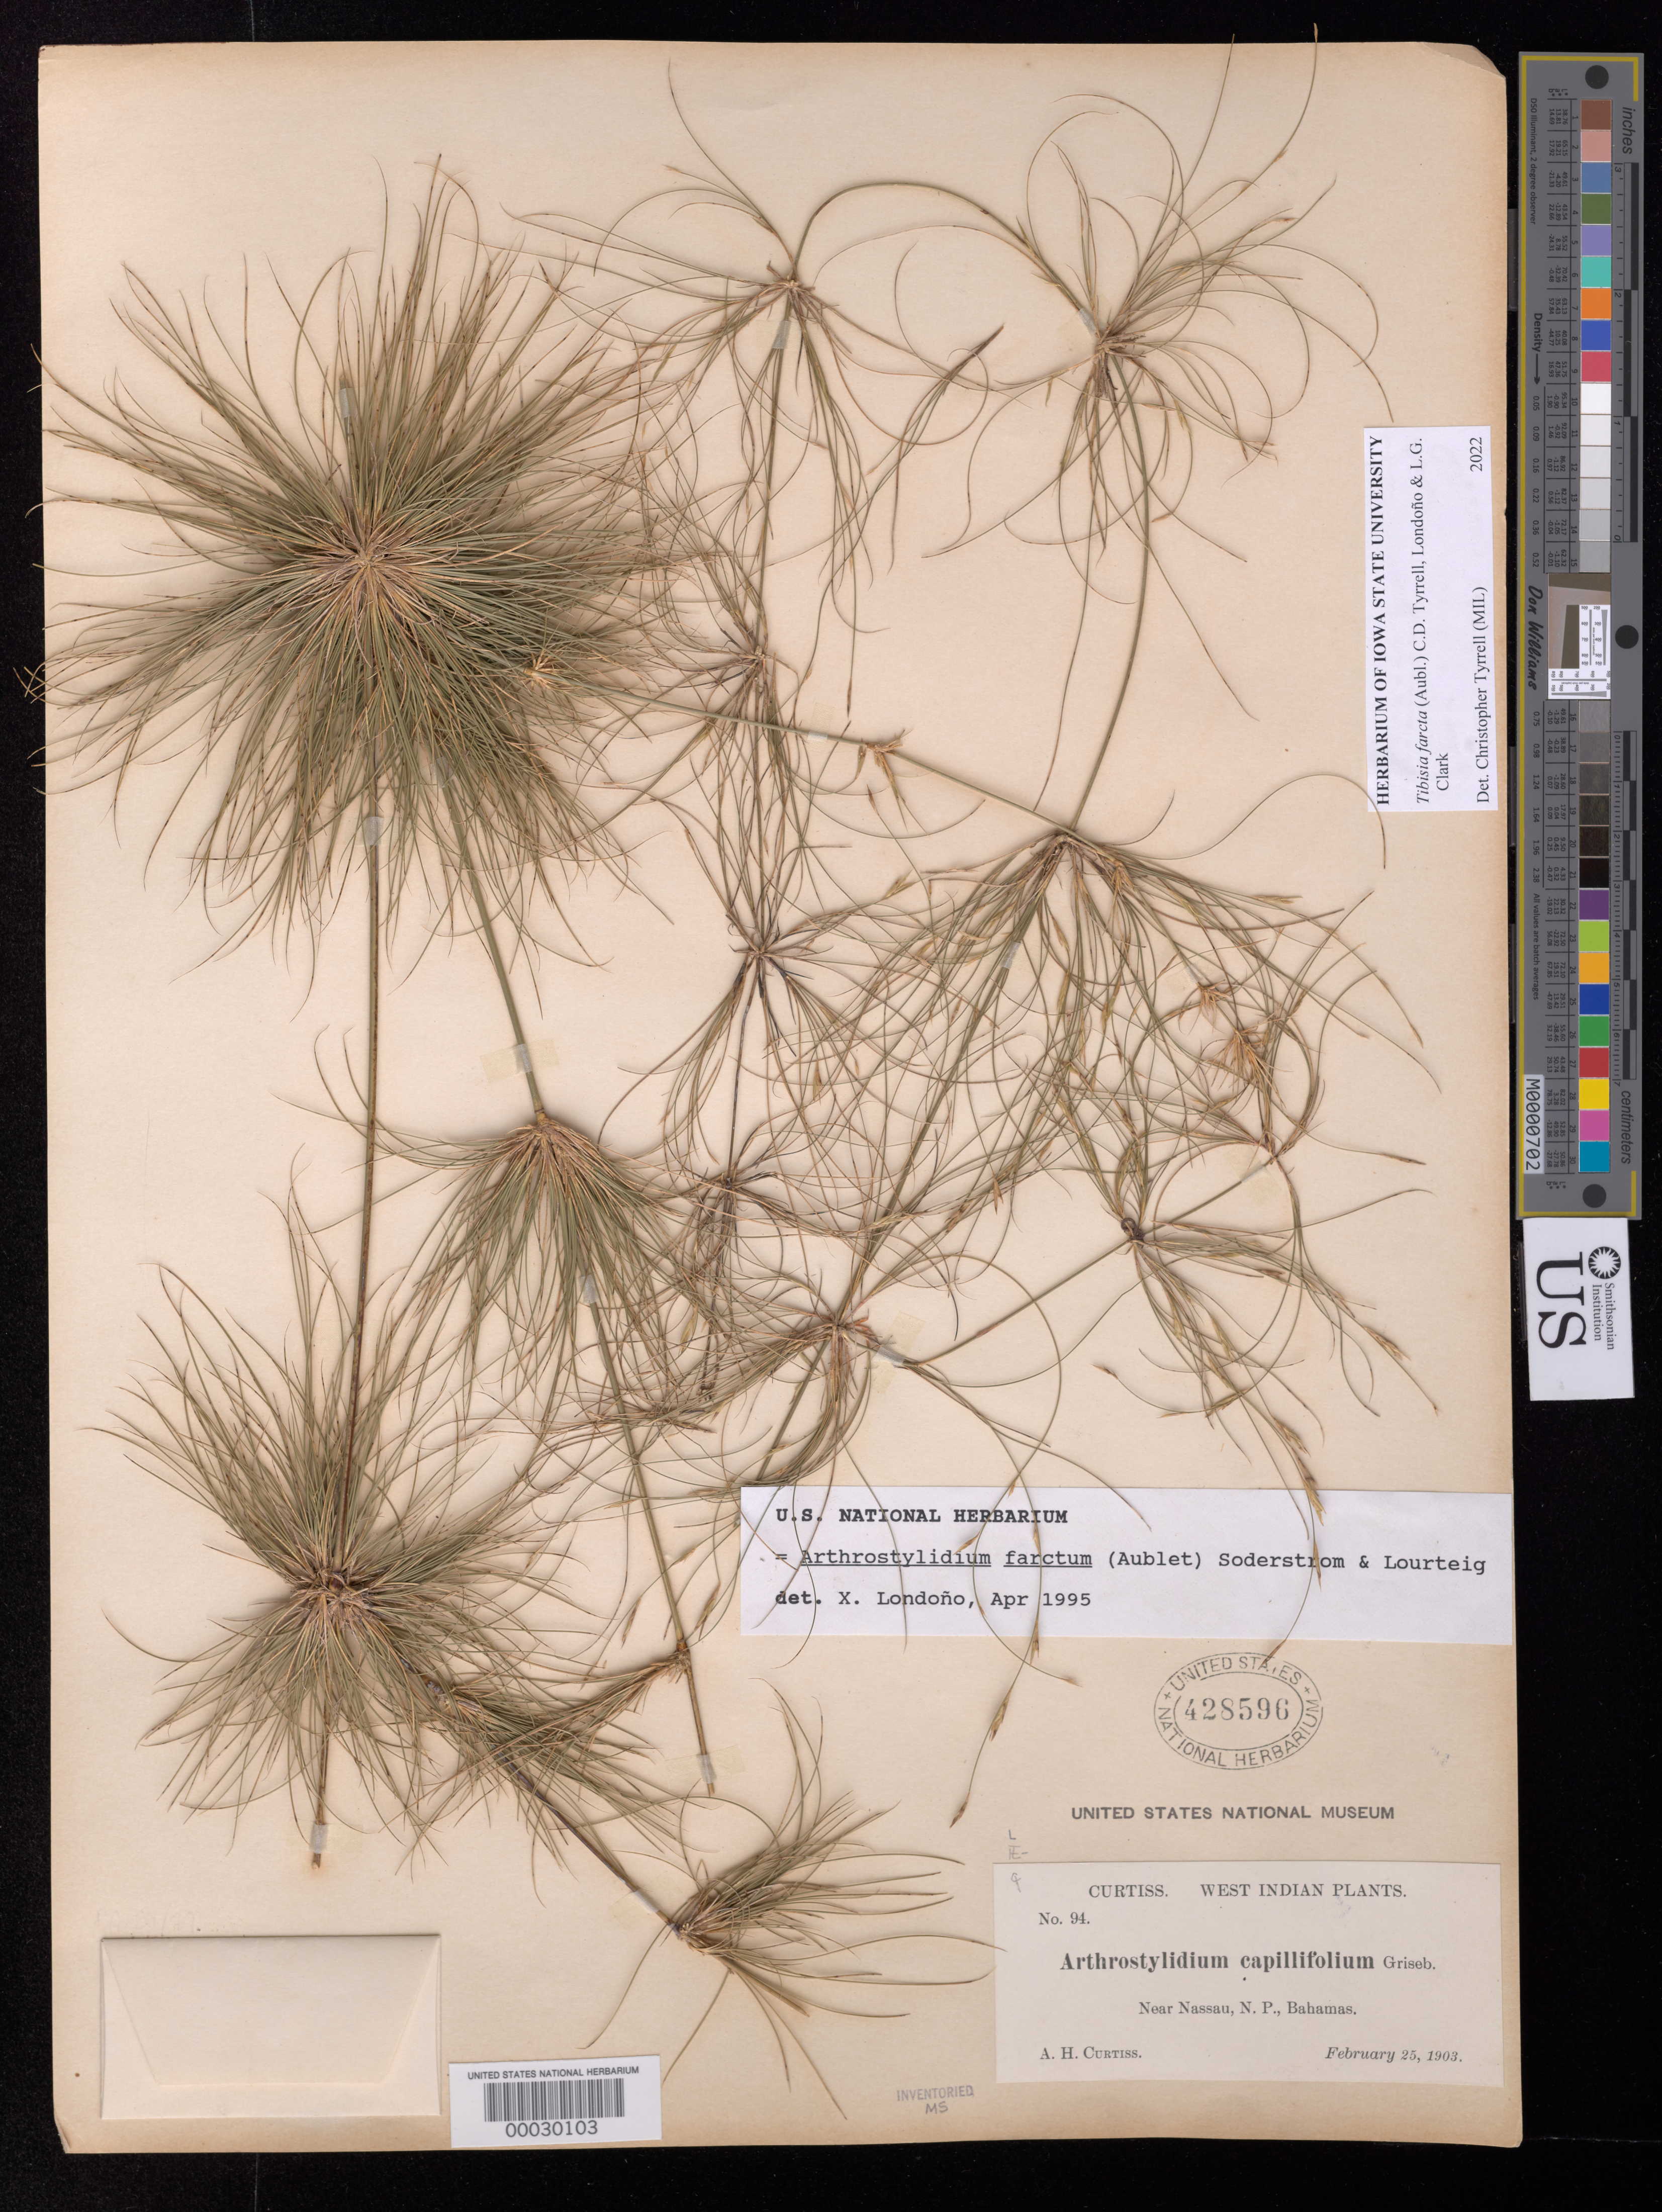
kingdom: Plantae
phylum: Tracheophyta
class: Liliopsida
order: Poales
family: Poaceae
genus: Tibisia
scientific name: Tibisia farcta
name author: (Aubl.) C.D. Tyrrell et al.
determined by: Tyrrell, Christopher D., (MIL), Milwaukee Public Museum (UNITED STATES)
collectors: A. H. Curtiss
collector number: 94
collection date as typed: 25 Feb 1903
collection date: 1903-02-25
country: Bahamas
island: New Providence Island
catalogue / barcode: US 428596